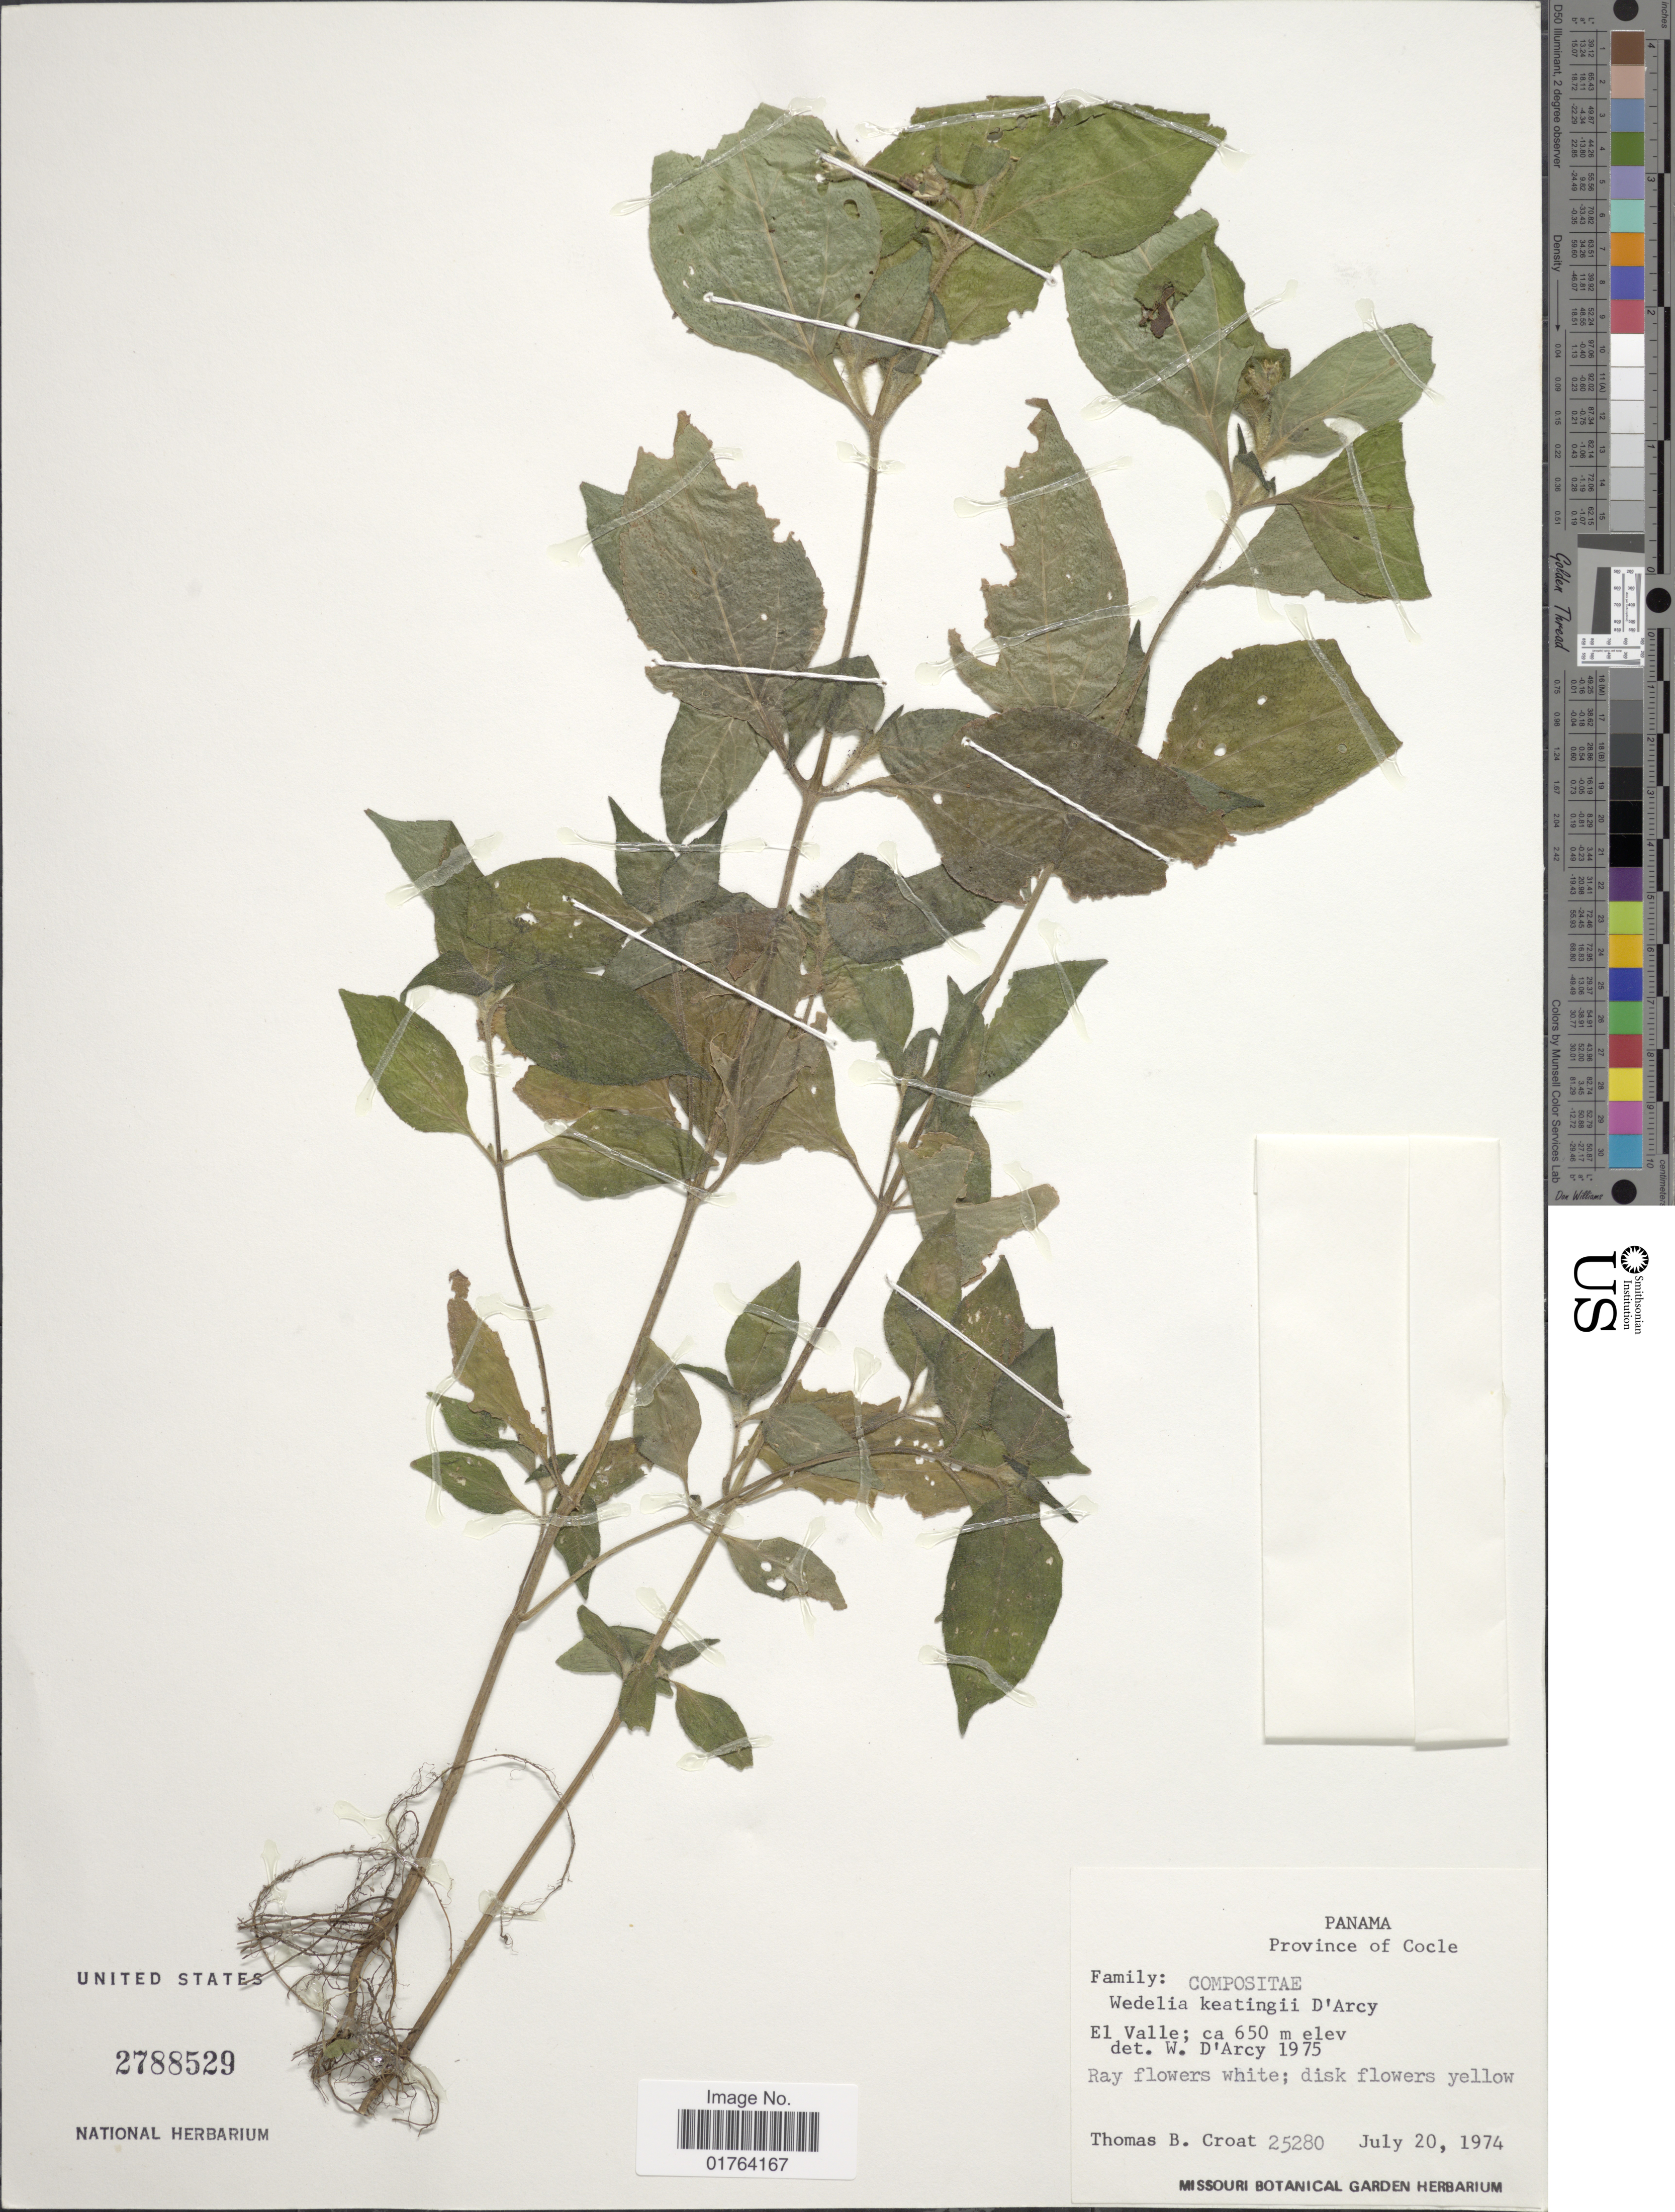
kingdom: Plantae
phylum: Tracheophyta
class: Magnoliopsida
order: Asterales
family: Asteraceae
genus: Wedelia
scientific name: Wedelia iners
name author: (S.F. Blake) Strother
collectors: T. B. Croat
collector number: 25280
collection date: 1974-07-20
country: Panama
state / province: Coclé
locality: El Valle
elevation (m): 650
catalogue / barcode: US 2788529